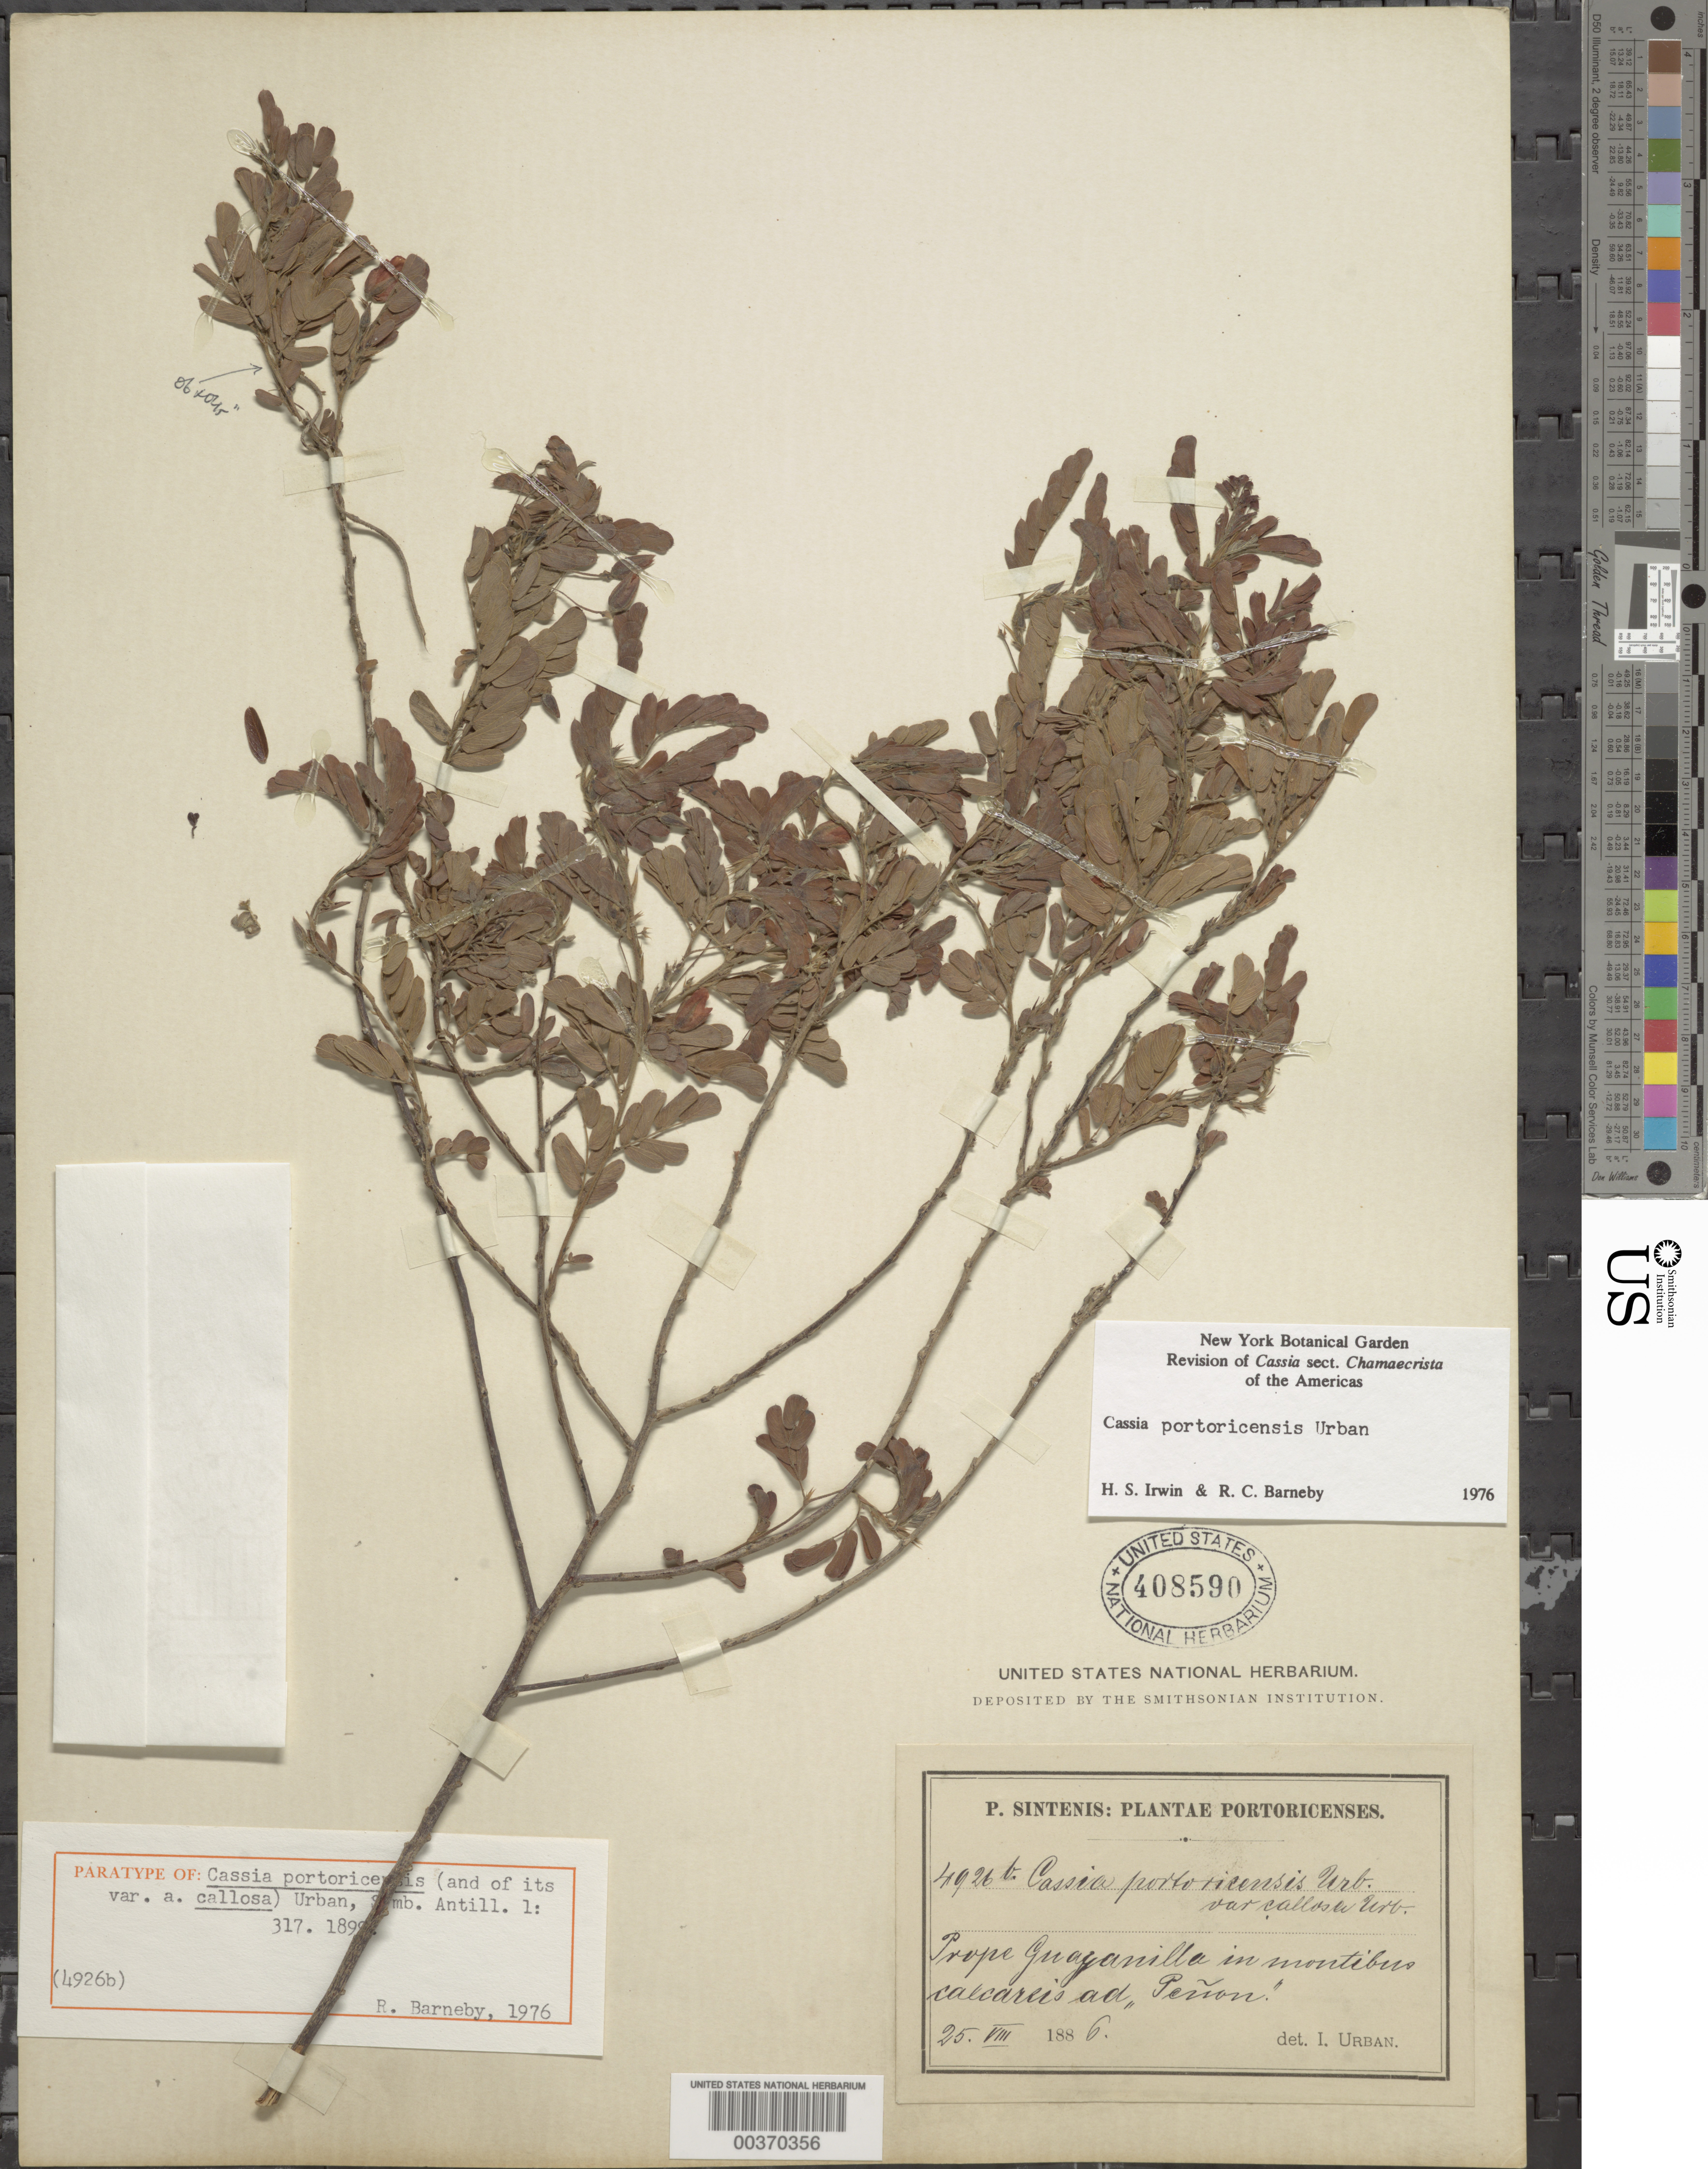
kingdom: Plantae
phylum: Tracheophyta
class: Magnoliopsida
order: Fabales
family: Fabaceae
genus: Chamaecrista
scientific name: Chamaecrista portoricensis var. portoricensis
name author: (Urb.) O.F. Cook & G. N. Collins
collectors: P. Sintenis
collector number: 4926b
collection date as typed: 25 Aug 1886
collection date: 1886-08-25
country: Puerto Rico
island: Greater Antilles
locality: Prope guayanilla ad "penon"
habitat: In montibus calcarlis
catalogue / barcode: US 408590